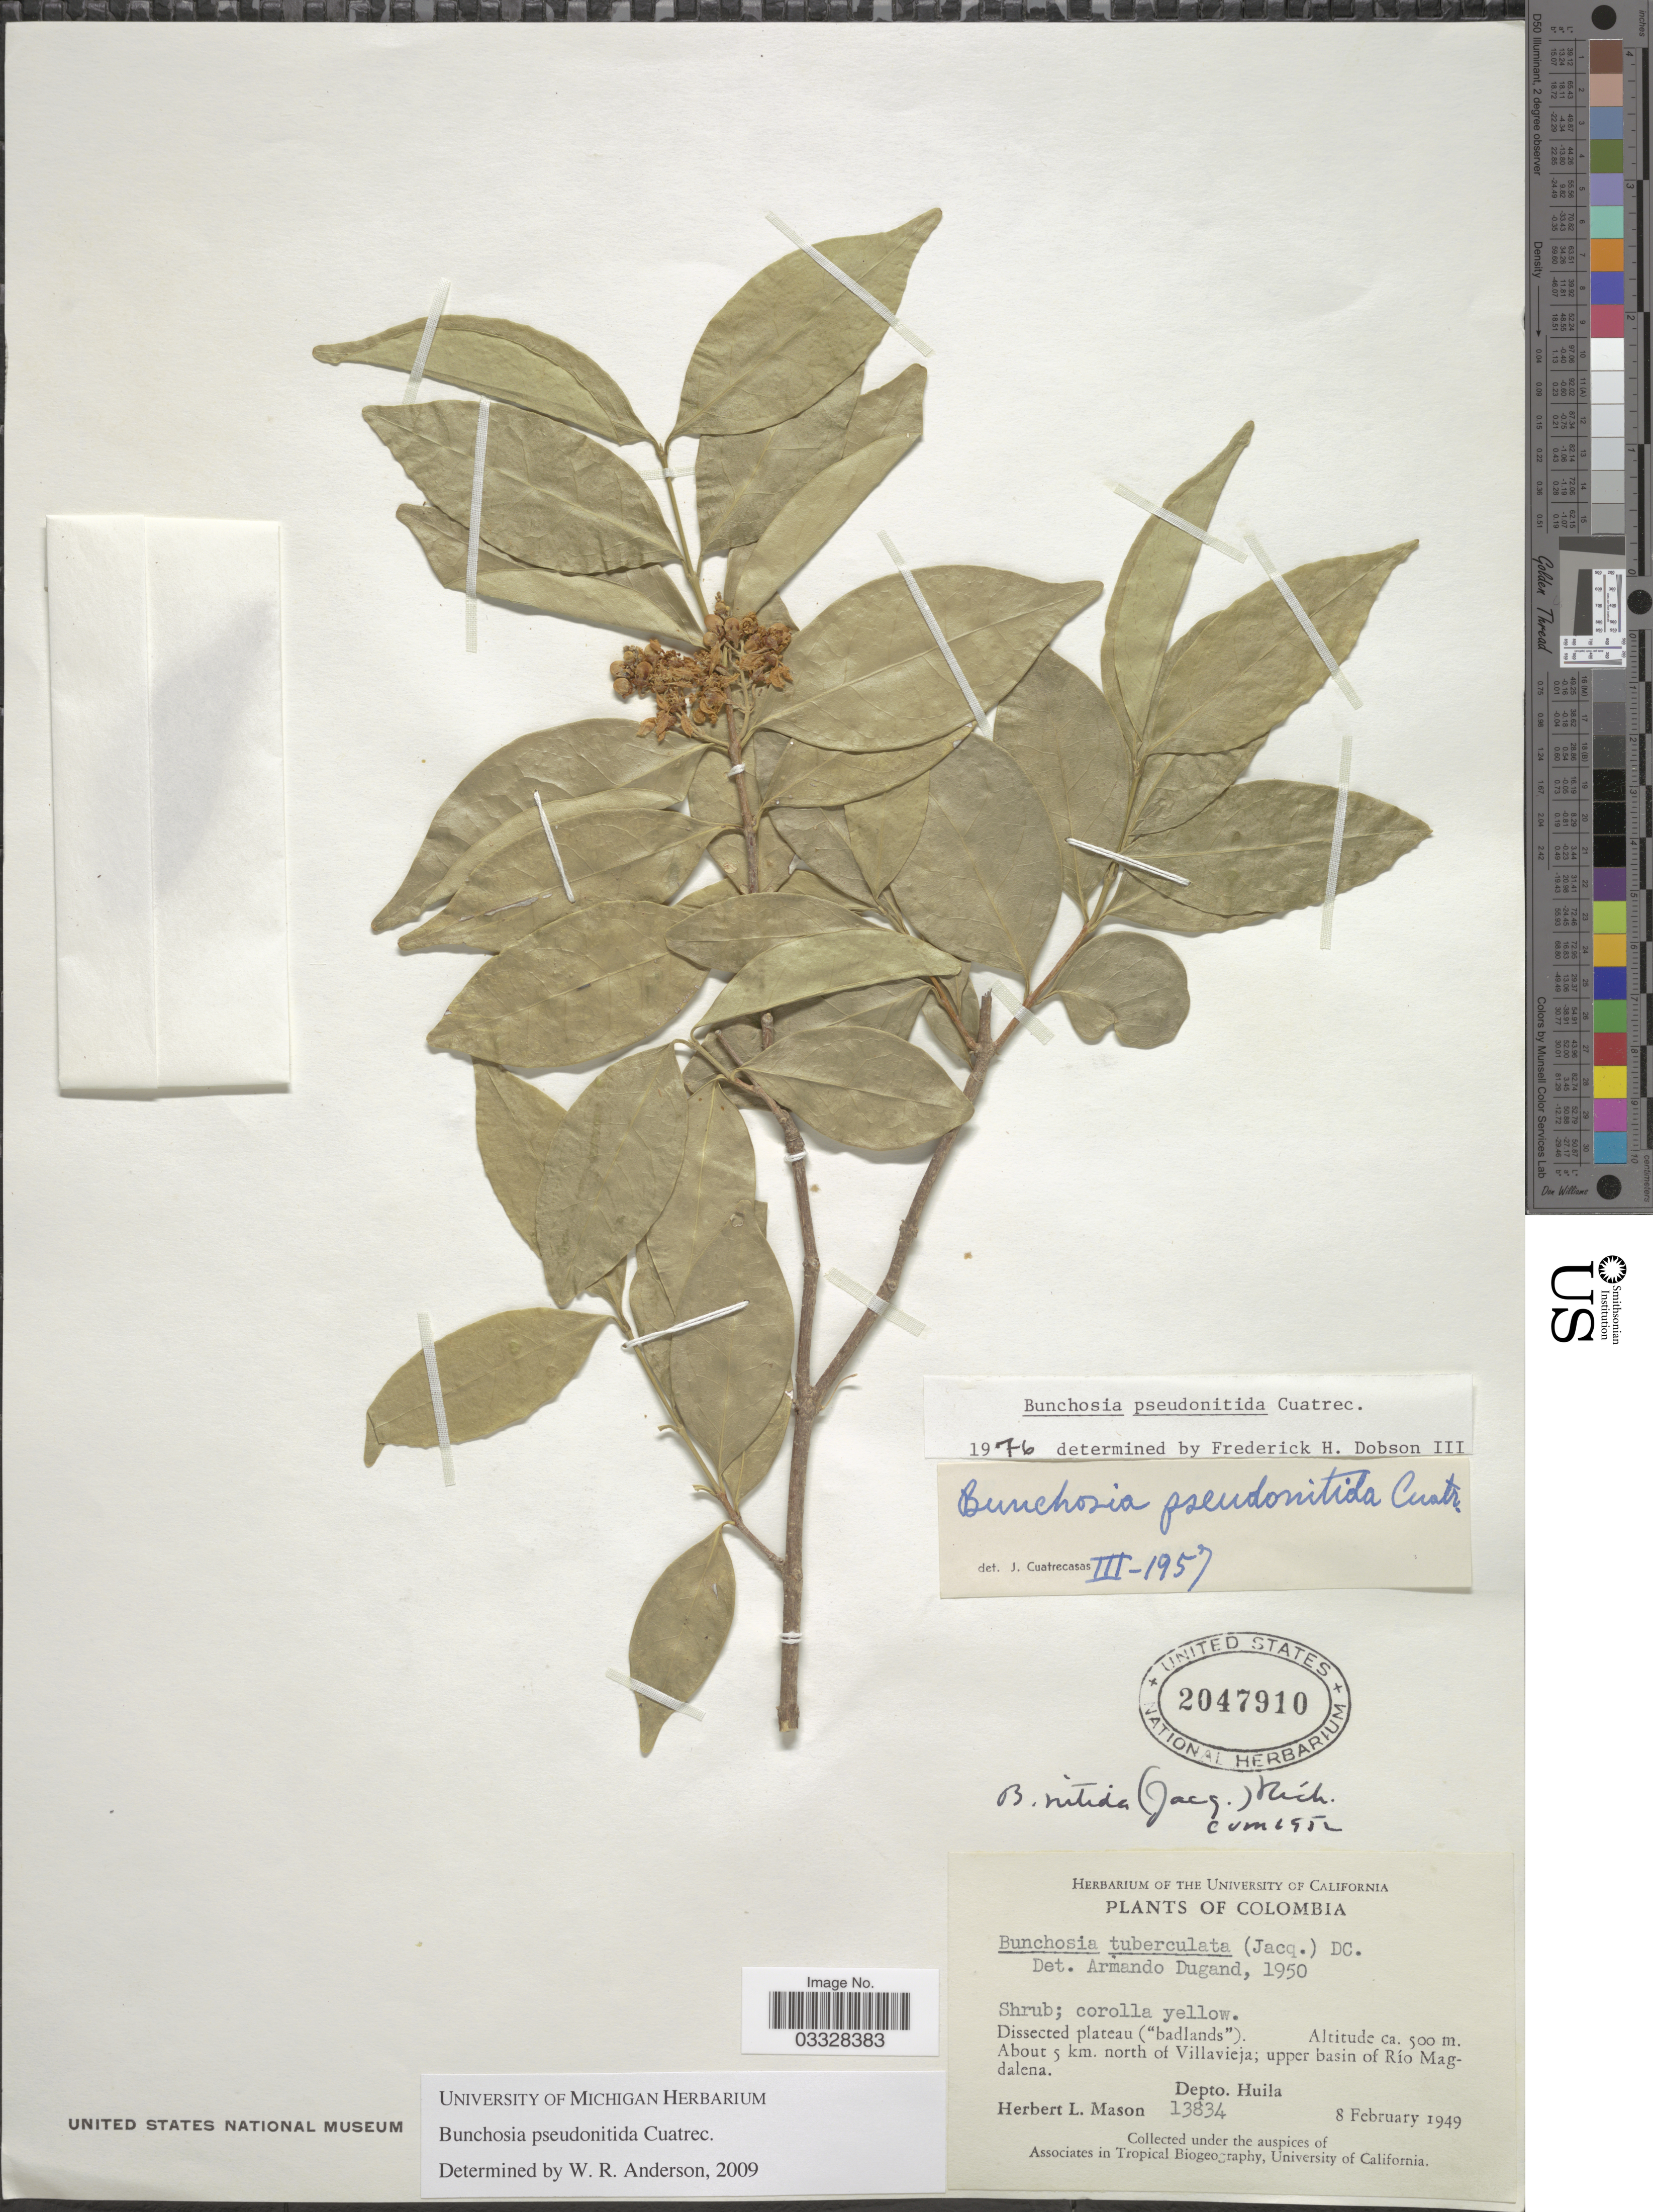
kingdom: Plantae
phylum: Tracheophyta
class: Magnoliopsida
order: Malpighiales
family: Malpighiaceae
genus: Bunchosia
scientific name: Bunchosia pseudonitida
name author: Cuatrec.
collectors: H. L. Mason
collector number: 13834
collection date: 1949-02-08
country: Colombia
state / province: Huila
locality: About 5 km. north of Villavieja; upper basin of Río Magdalena. Depto. Huila.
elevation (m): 500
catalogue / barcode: US 2047910